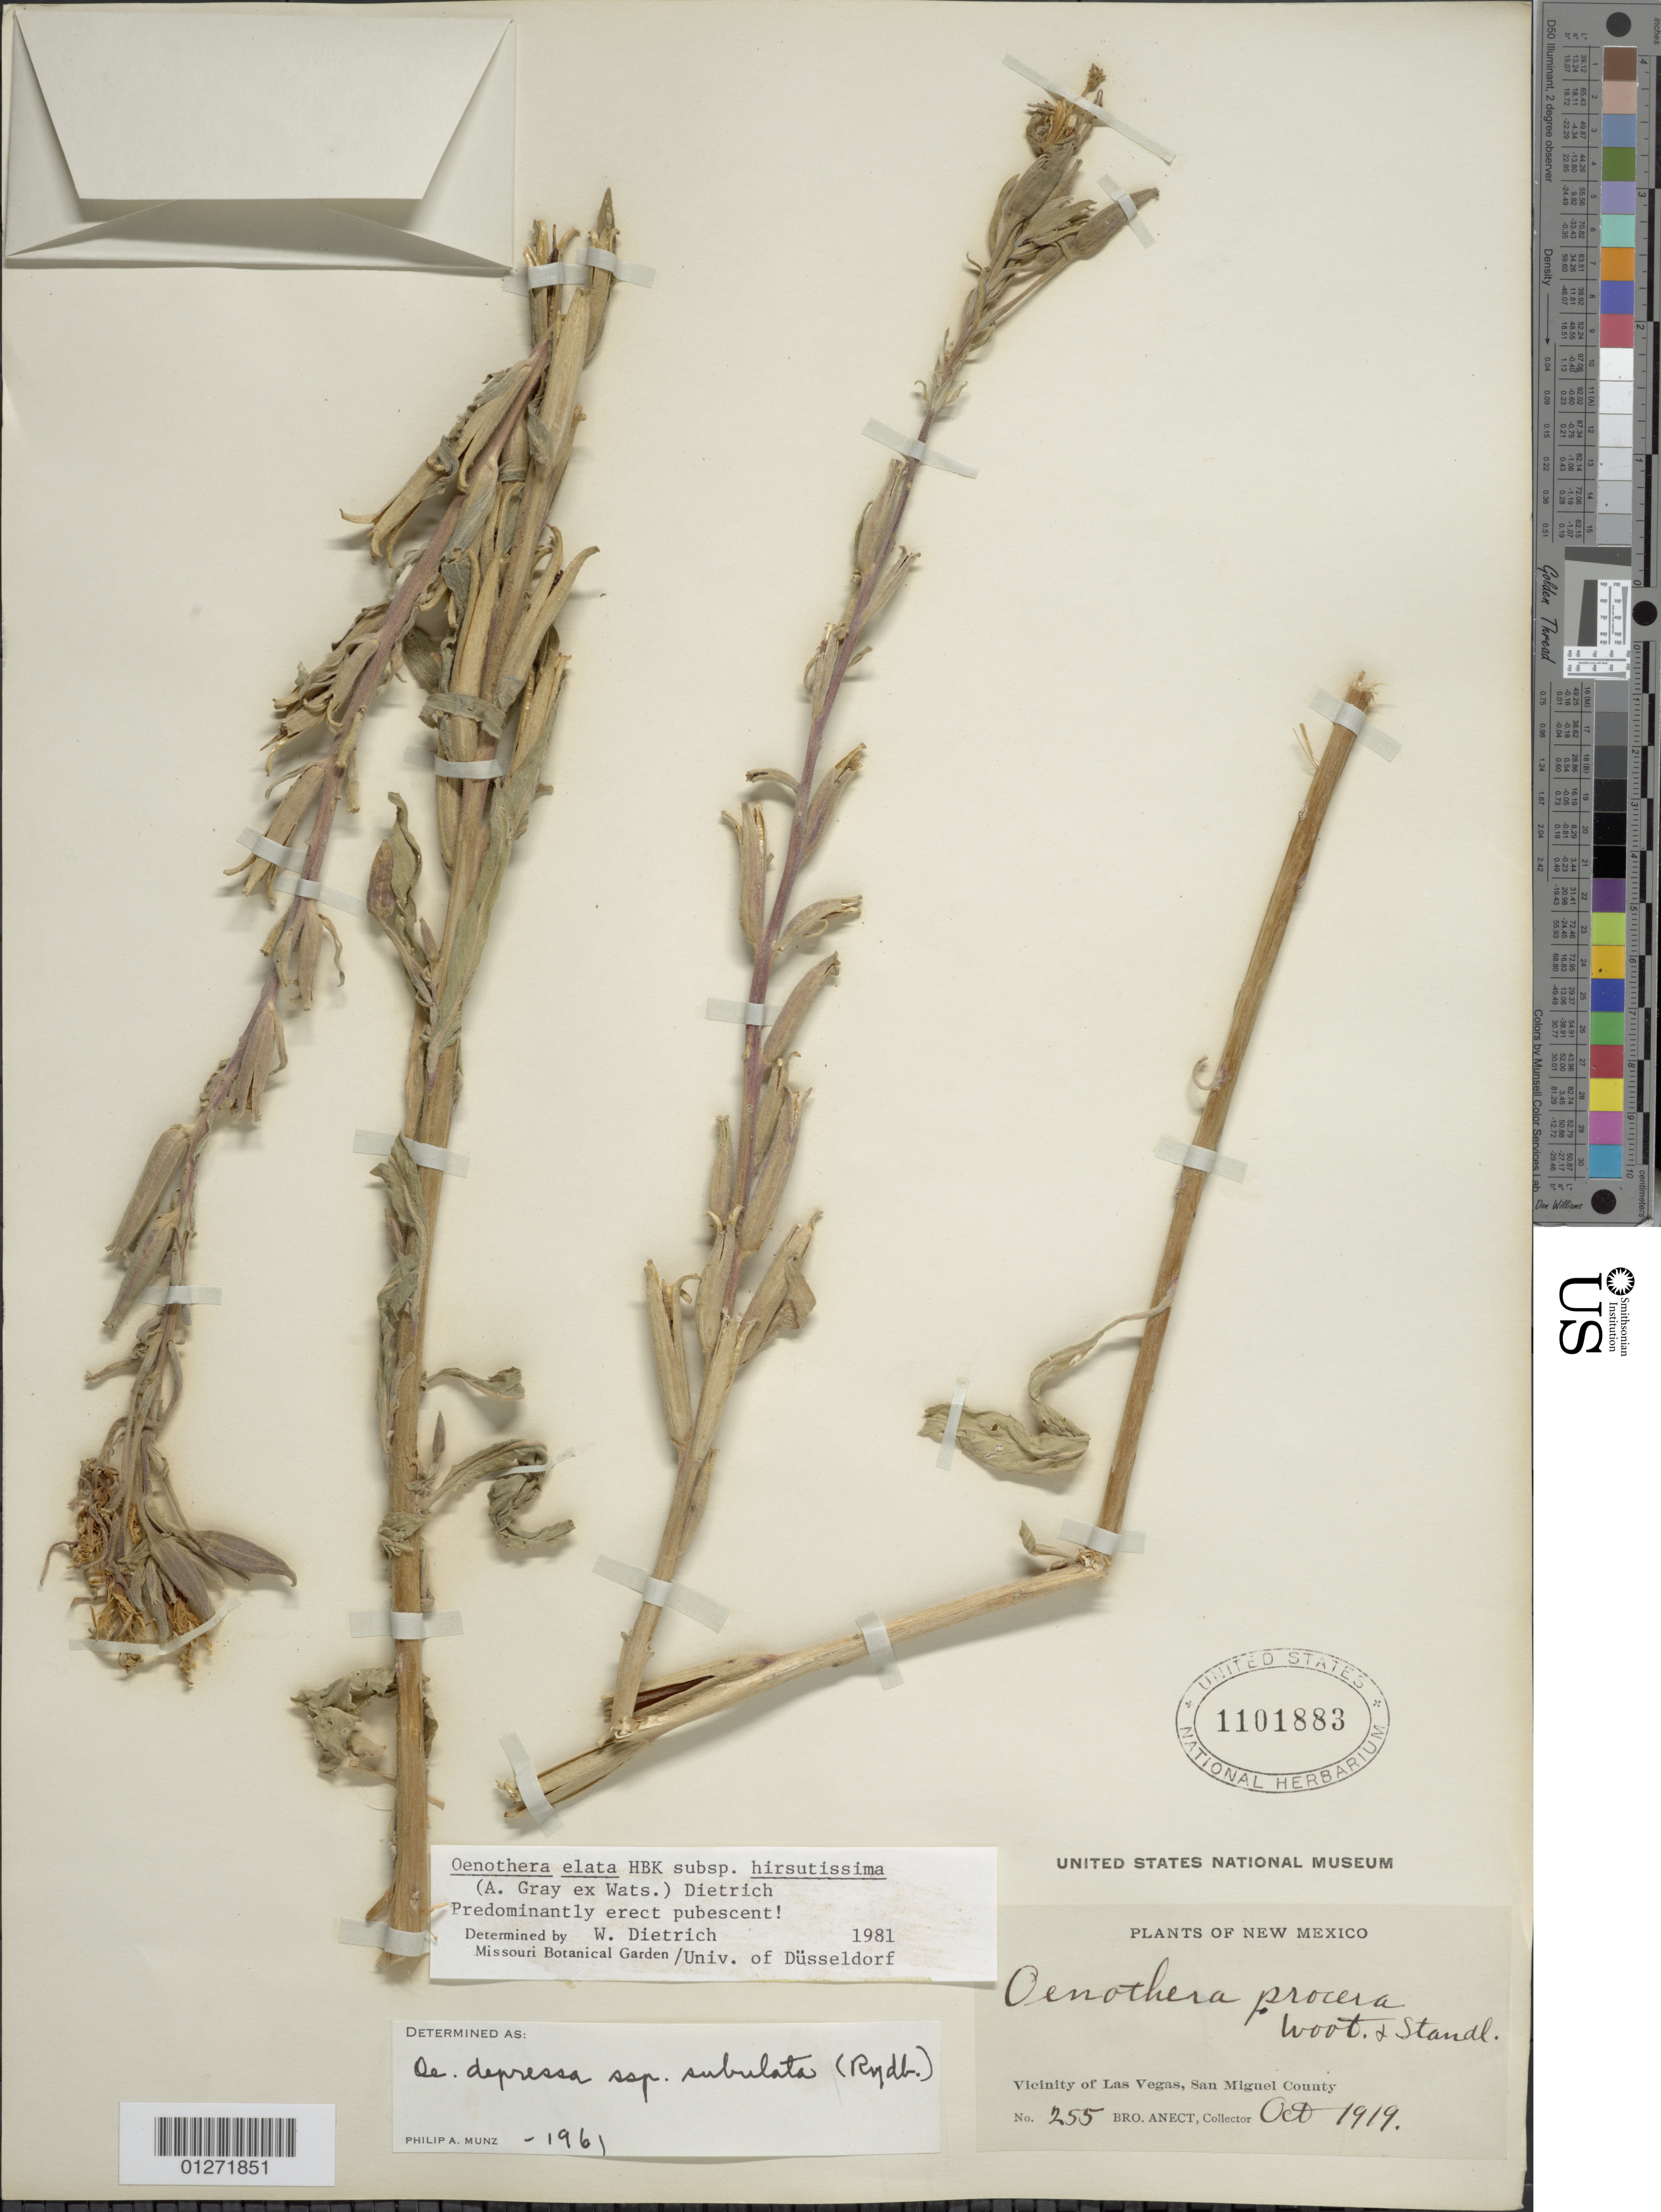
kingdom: Plantae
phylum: Tracheophyta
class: Magnoliopsida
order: Myrtales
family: Onagraceae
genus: Oenothera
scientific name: Oenothera elata subsp. hirsutissima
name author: (A. Gray ex S. Watson) W. Dietr.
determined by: Dietrich, W.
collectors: B. Anect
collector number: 255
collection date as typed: Oct 1919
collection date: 1919-10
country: United States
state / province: New Mexico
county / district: San Miguel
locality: Vicinity of Las Vegas.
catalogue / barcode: US 1101883